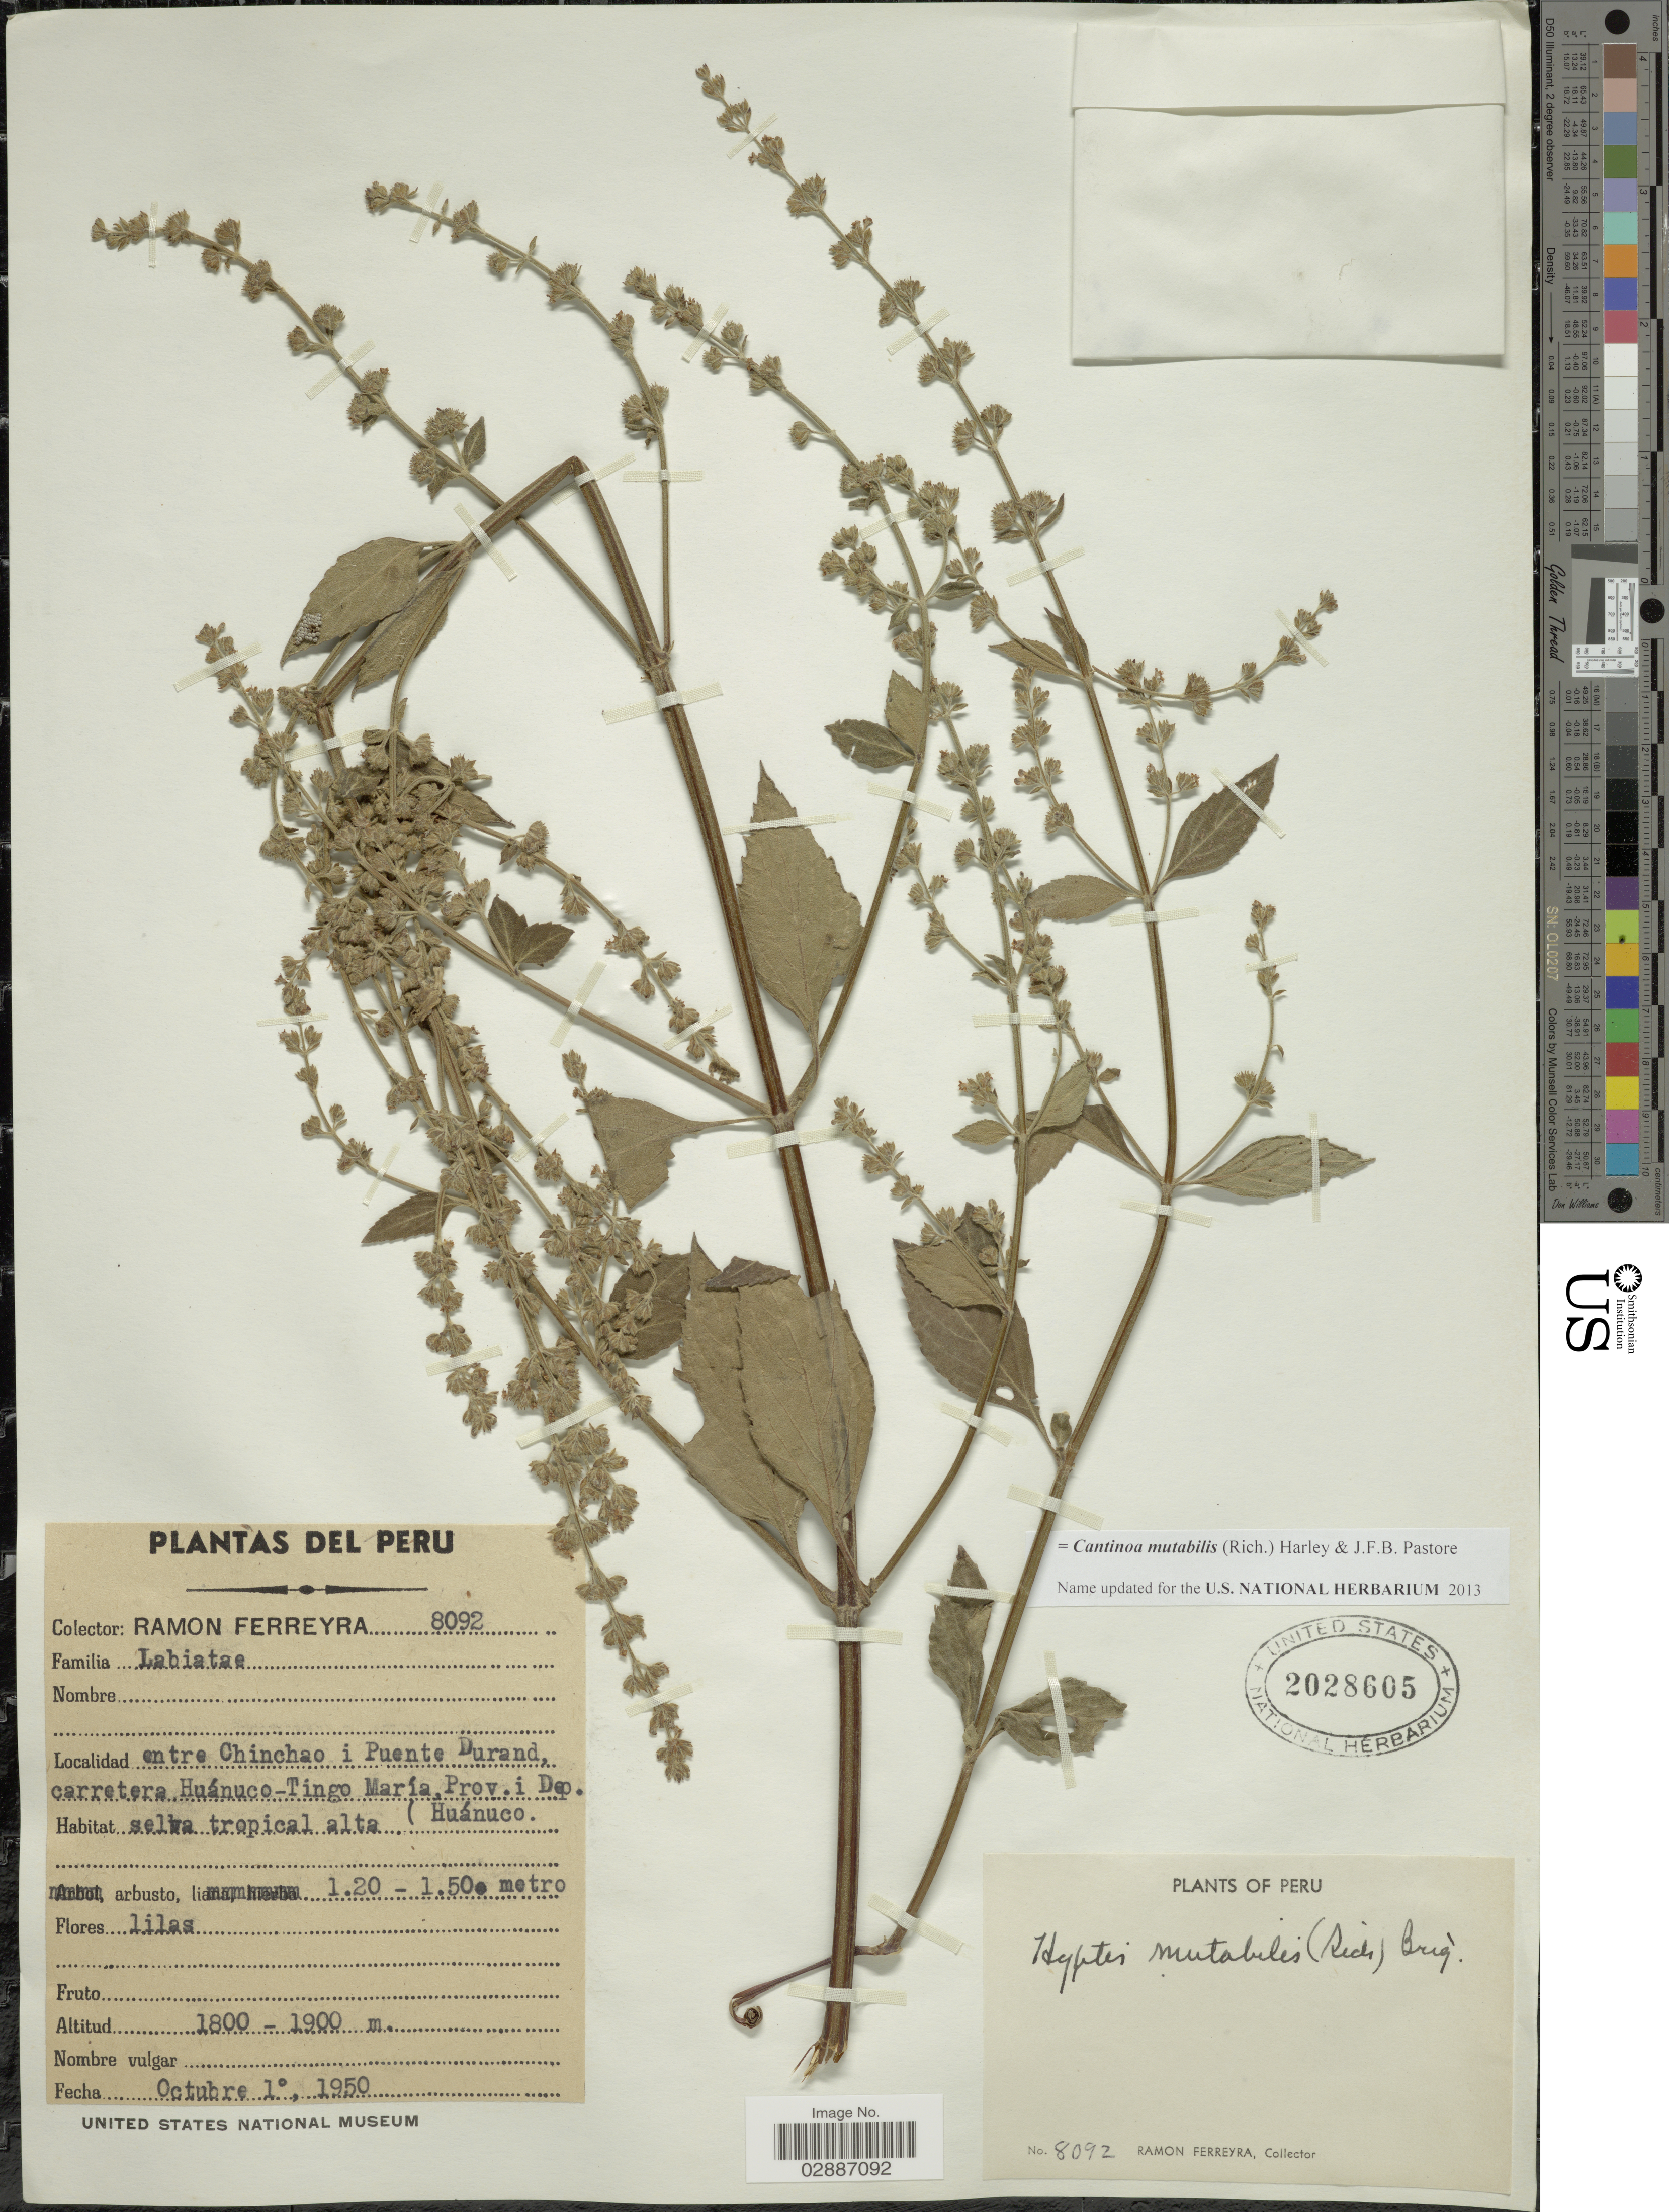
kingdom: Plantae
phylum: Tracheophyta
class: Magnoliopsida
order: Lamiales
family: Lamiaceae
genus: Cantinoa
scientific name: Cantinoa mutabilis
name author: (Epling) Harley & J.F.B. Pastore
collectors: R. A. Ferreyra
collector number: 8092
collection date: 1950-10-01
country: Peru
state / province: Huánuco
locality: Entre Chinchao i Puente Durand, carretera Huánuco-Tingo María, Prov. i Dep. ( Huánuco.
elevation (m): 1800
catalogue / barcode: US 2028605